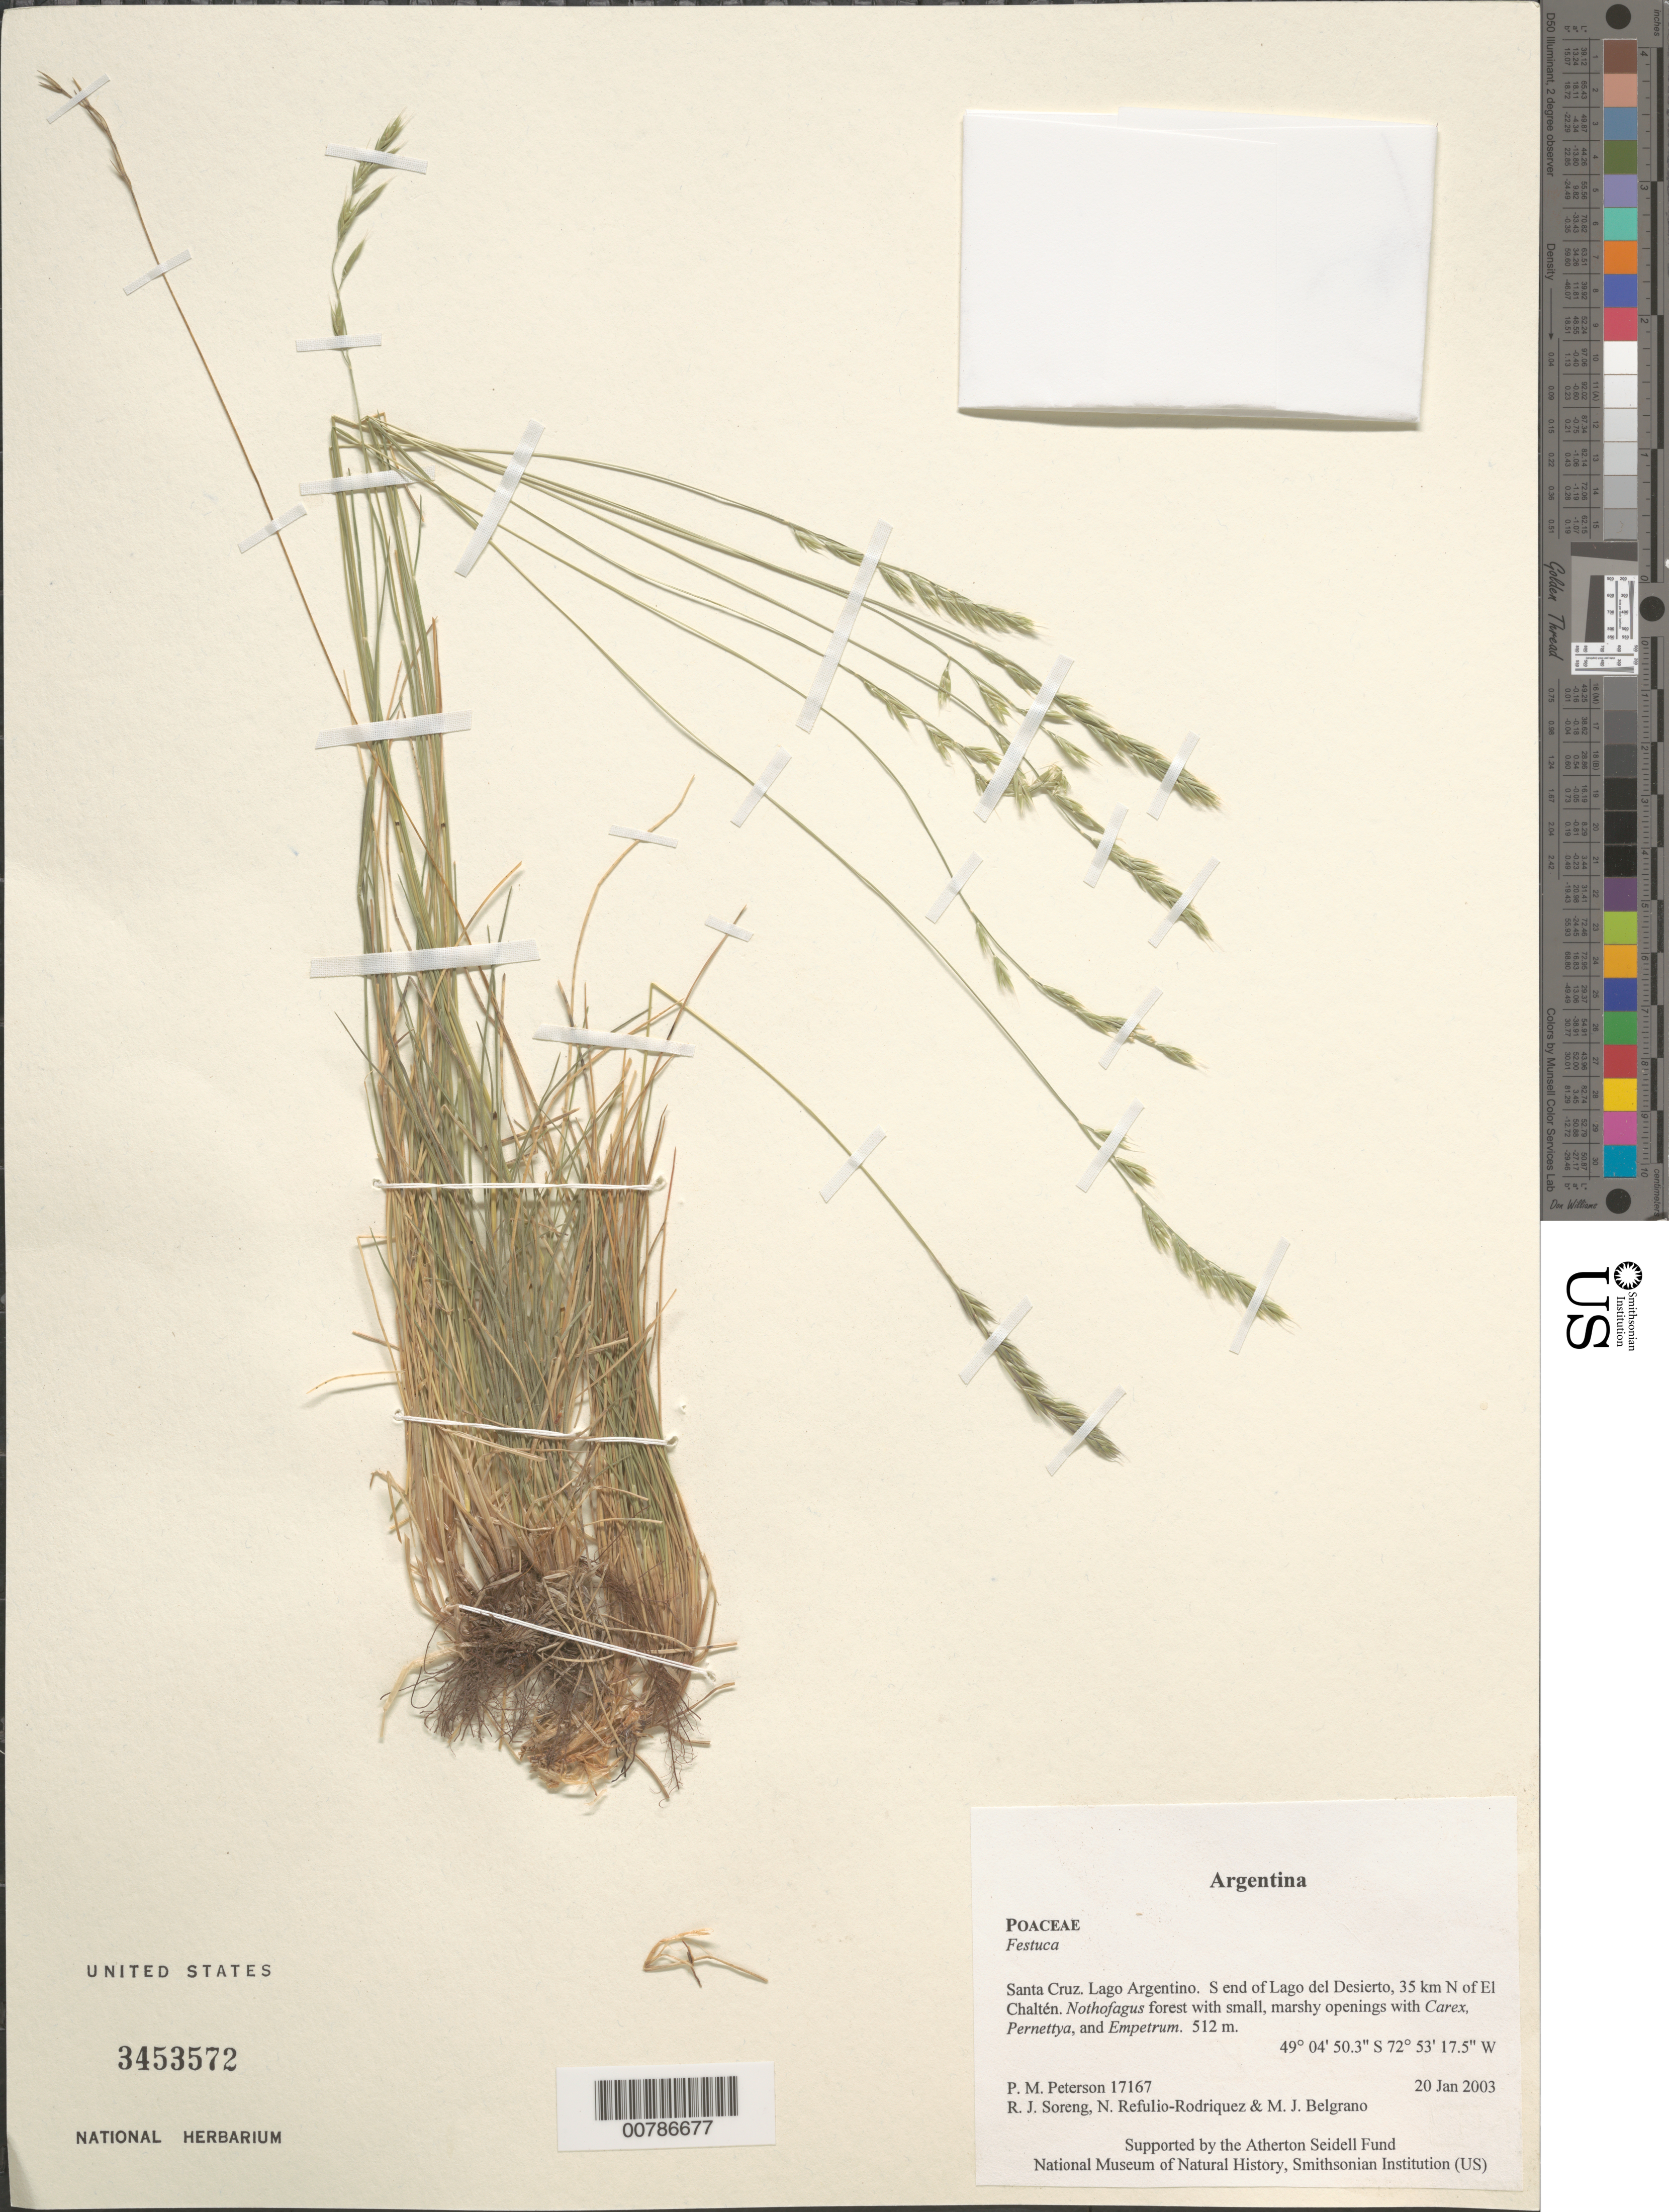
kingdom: Plantae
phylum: Tracheophyta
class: Liliopsida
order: Poales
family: Poaceae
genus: Festuca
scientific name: Festuca sp.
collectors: P. M. Peterson, R. J. Soreng, N. Refulio-Rodríguez & M. Belgrano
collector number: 17167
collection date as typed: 20 Jan 2003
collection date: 2003-01-20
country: Argentina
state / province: Santa Cruz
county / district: Lago Argentino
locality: S end of Lago del Desierto, 35 km N of El Chaltén. Nothofagus forest with small, marshy openings with Carex, Pernettya, and Empetrum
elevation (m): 512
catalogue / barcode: US 3453572